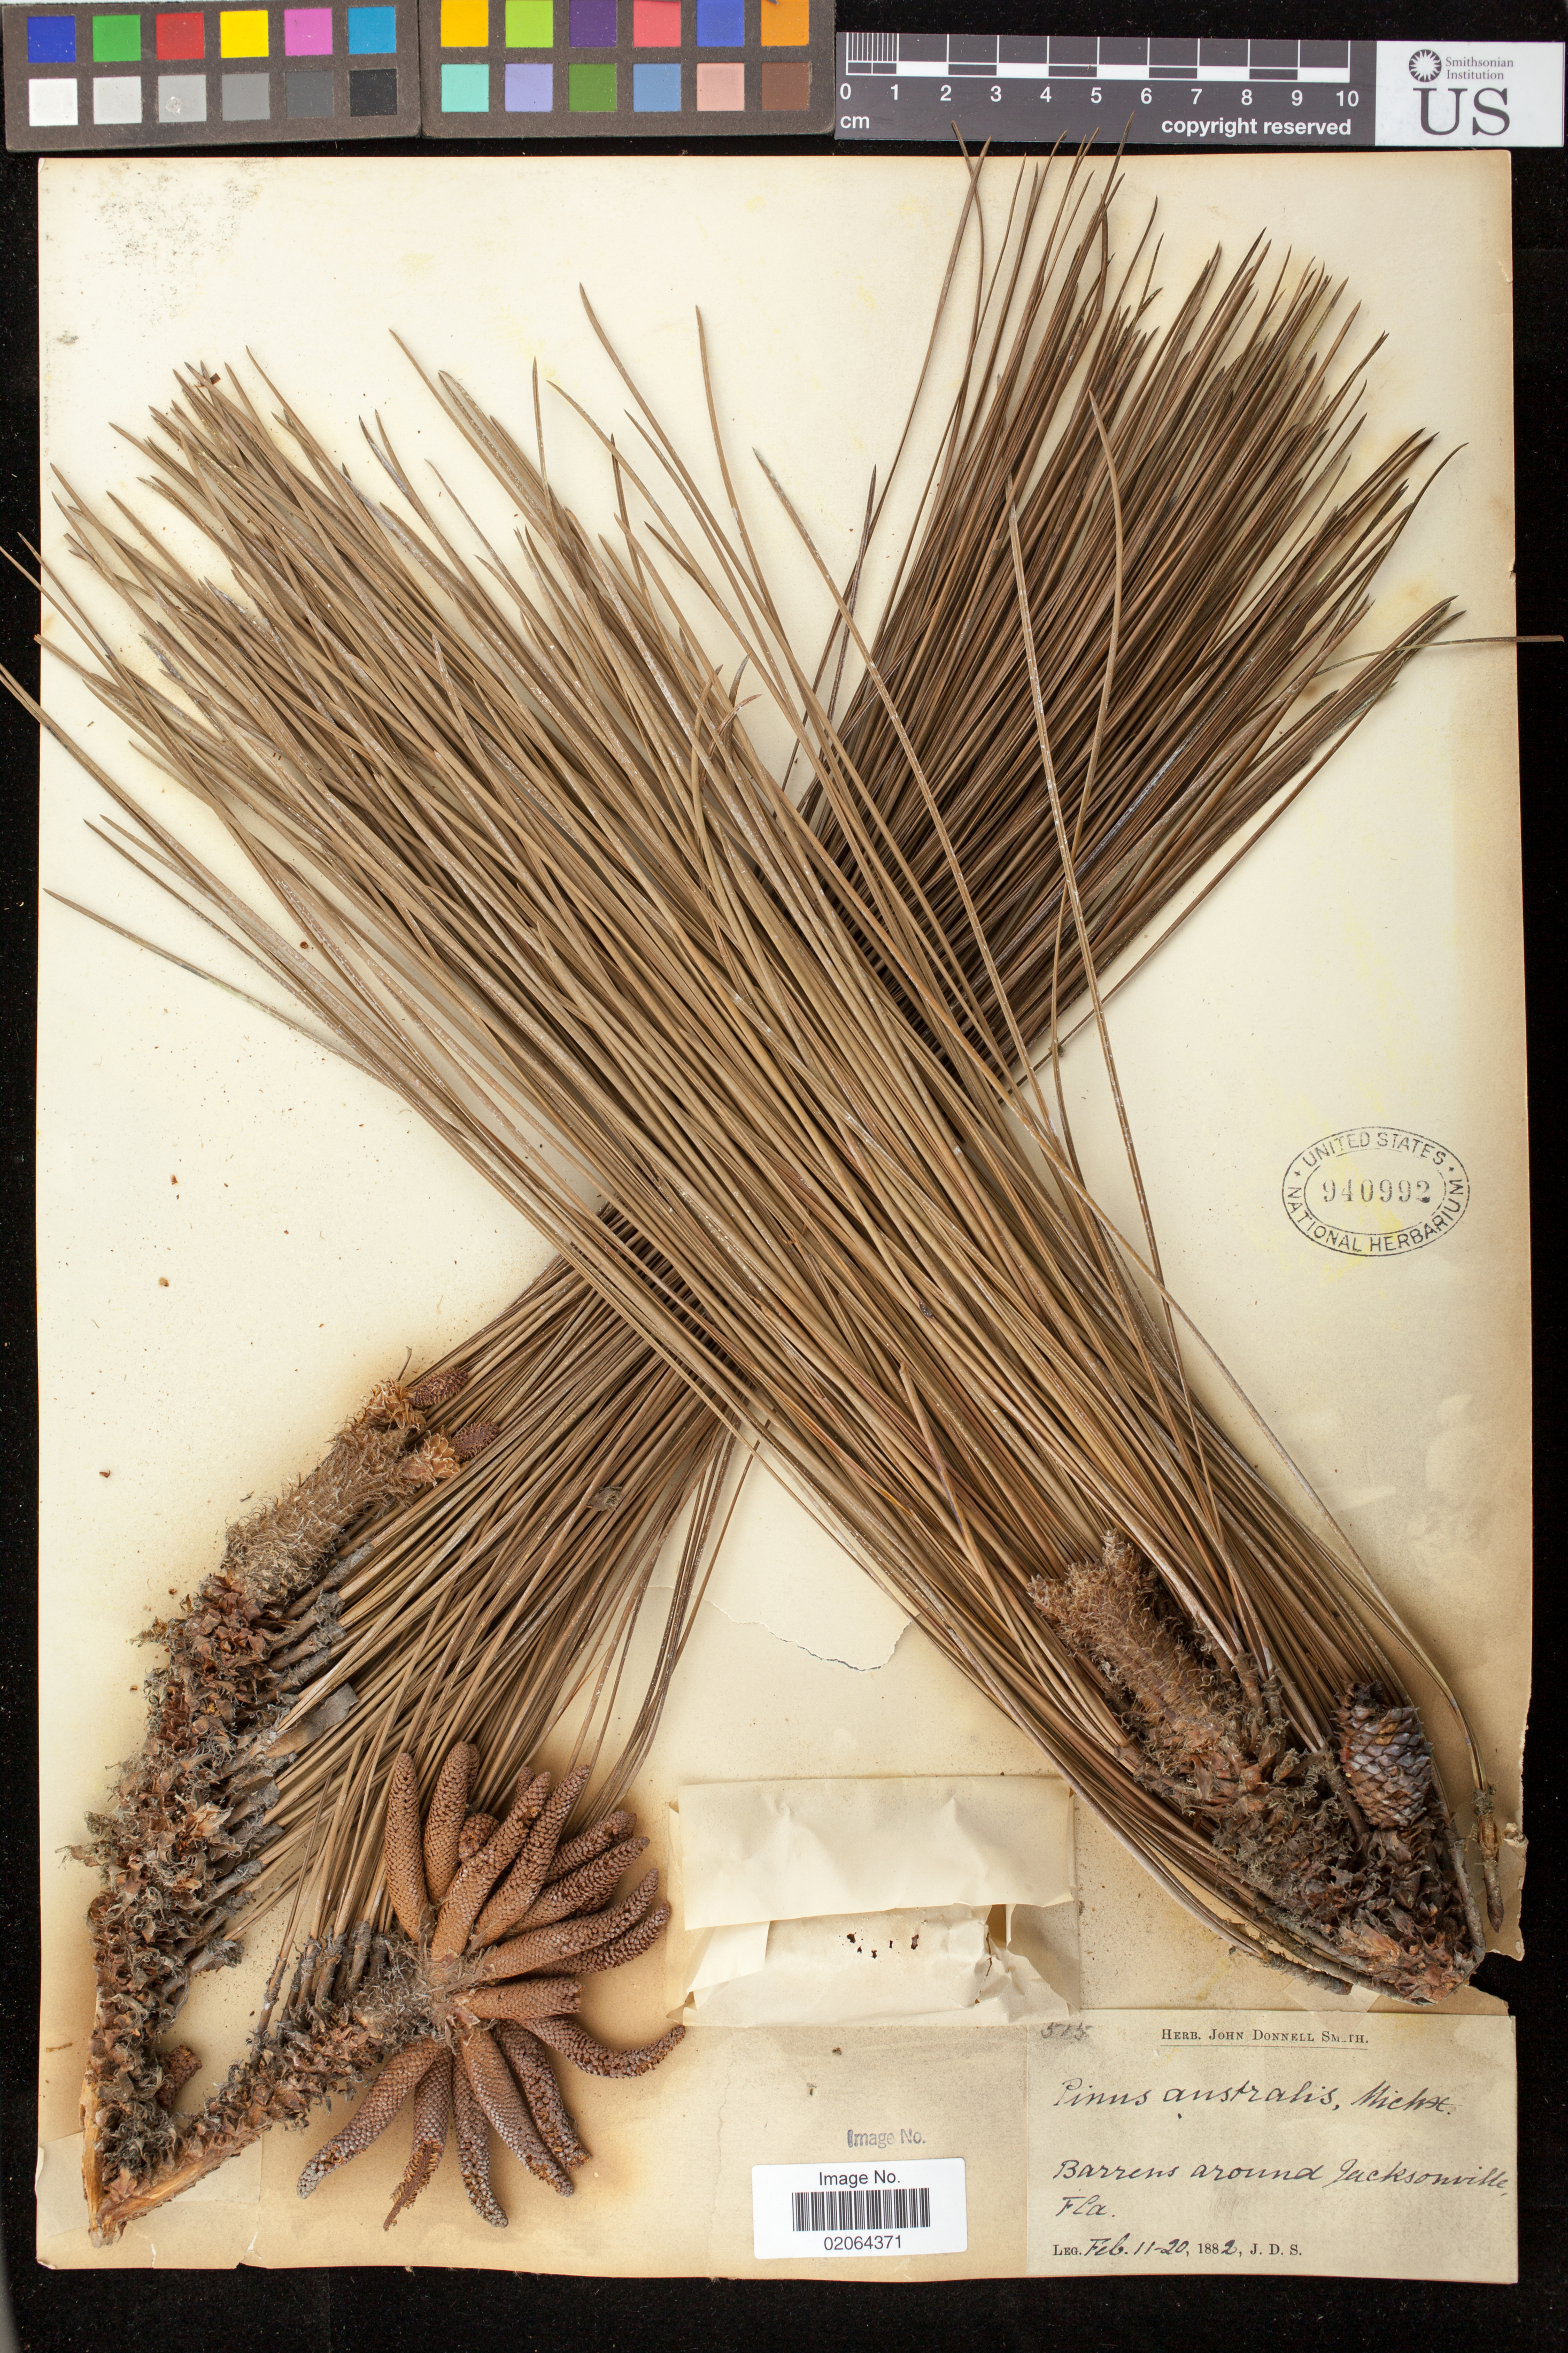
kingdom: Plantae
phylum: Tracheophyta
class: Pinopsida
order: Pinales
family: Pinaceae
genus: Pinus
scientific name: Pinus palustris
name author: Mill.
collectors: J. Smith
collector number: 515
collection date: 1882-02-11/1882-02-20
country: United States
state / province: Florida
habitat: barrows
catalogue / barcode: US 940992